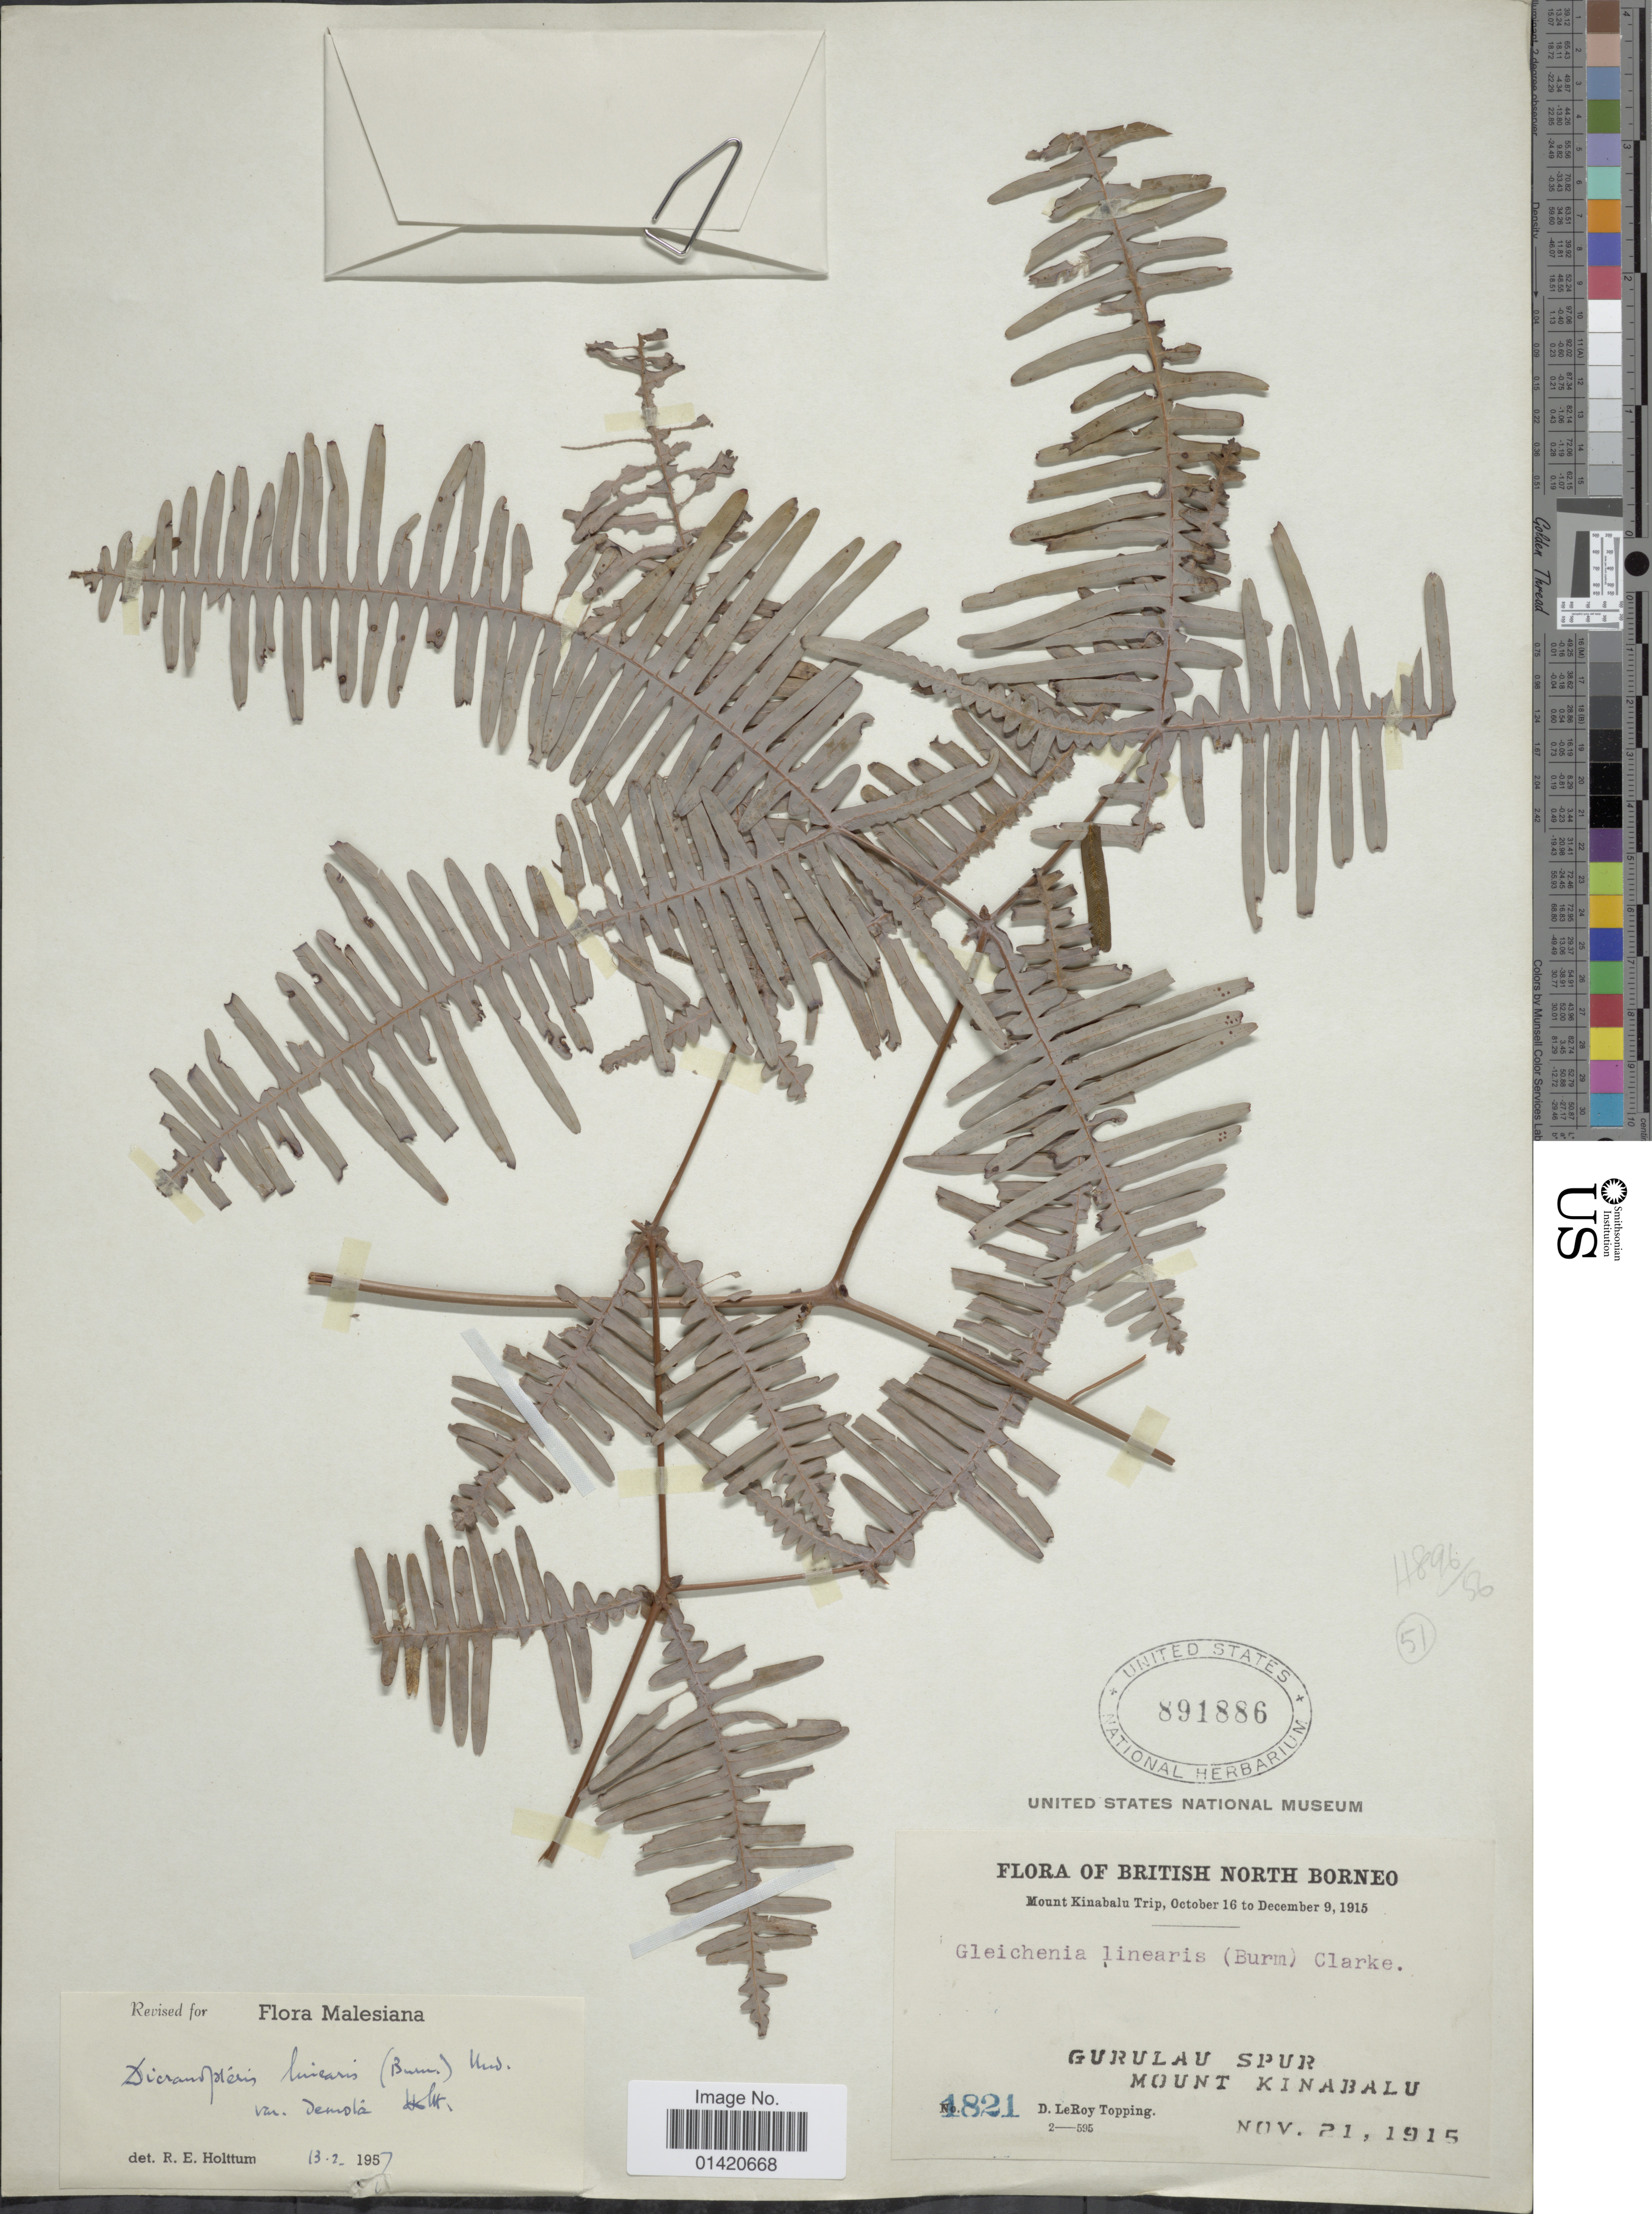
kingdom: Plantae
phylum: Tracheophyta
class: Polypodiopsida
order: Gleicheniales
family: Gleicheniaceae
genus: Dicranopteris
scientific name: Dicranopteris linearis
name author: (Burm. f.) Underw.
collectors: D. L. Topping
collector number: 1821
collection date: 1915-11-21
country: Malaysia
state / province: Sabah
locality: British North Borneo, Gurulau Spur, Mount Kinabalu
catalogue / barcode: US 891886